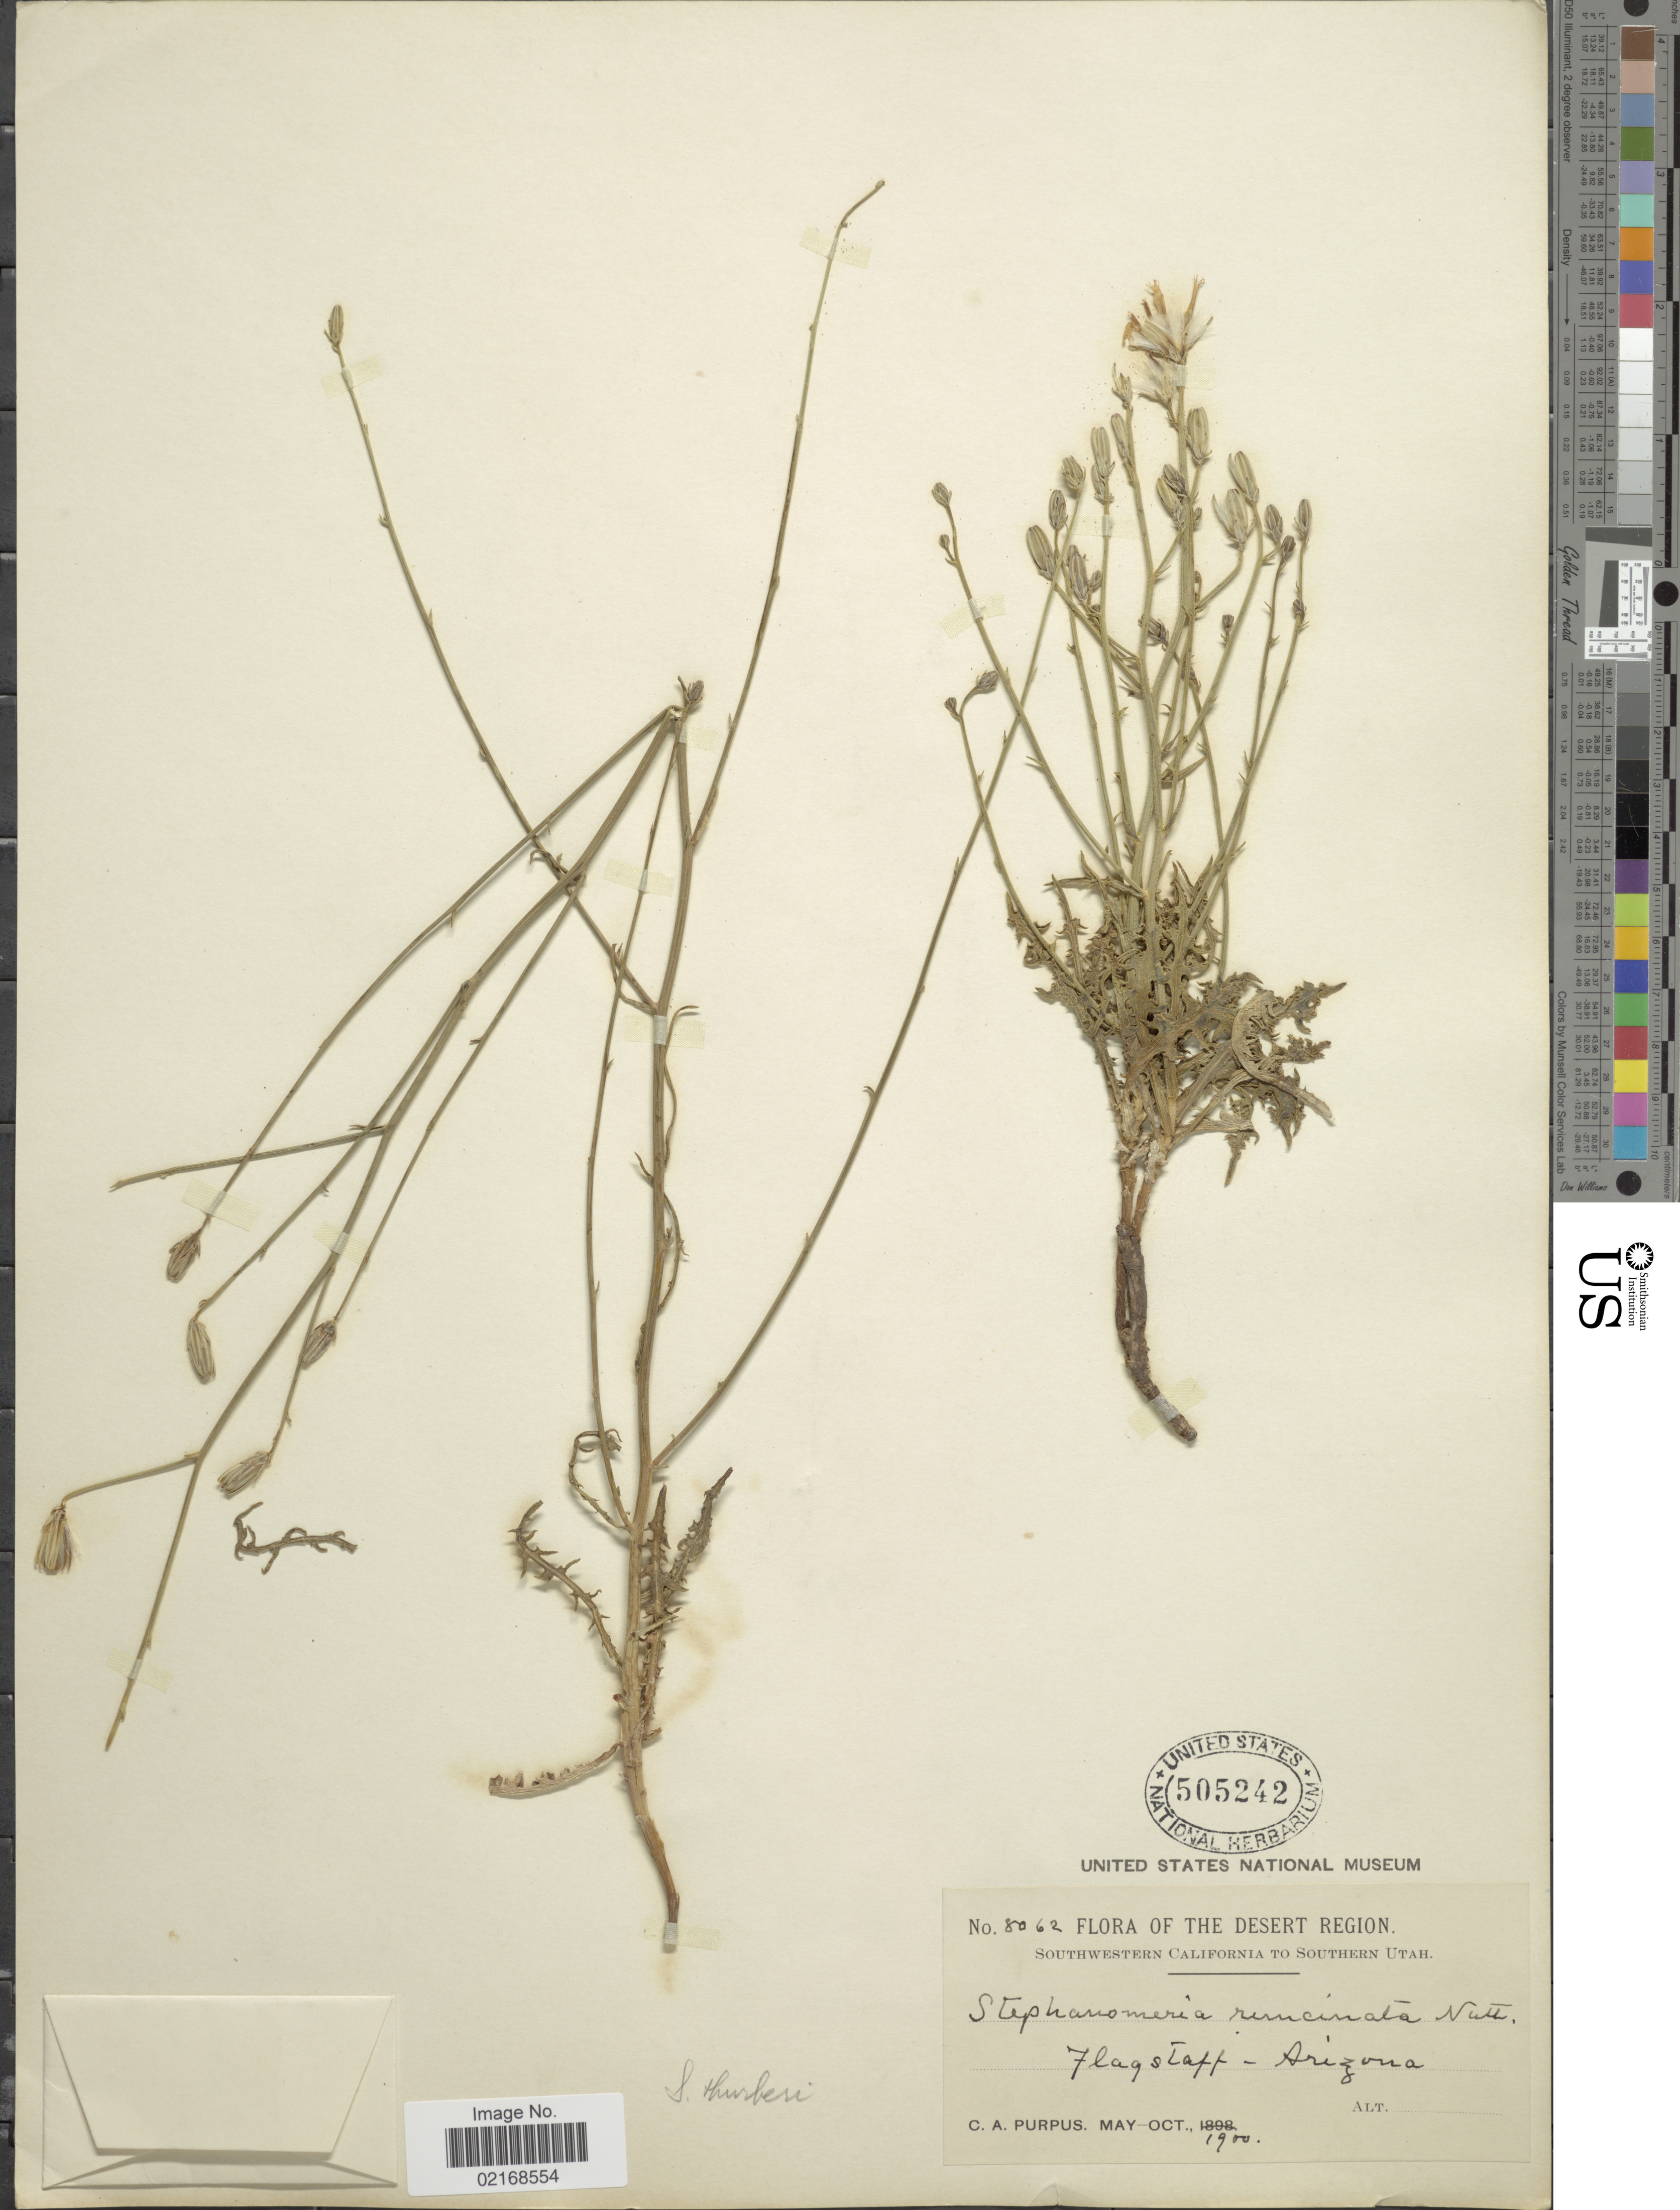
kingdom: Plantae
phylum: Tracheophyta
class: Magnoliopsida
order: Asterales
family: Asteraceae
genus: Stephanomeria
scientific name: Stephanomeria thurberi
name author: A. Gray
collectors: C. A. Purpus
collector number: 8062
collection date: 1900-05/1900-10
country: United States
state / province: Arizona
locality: The Desert Region, Flagstaff, Arizona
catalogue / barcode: US 505242